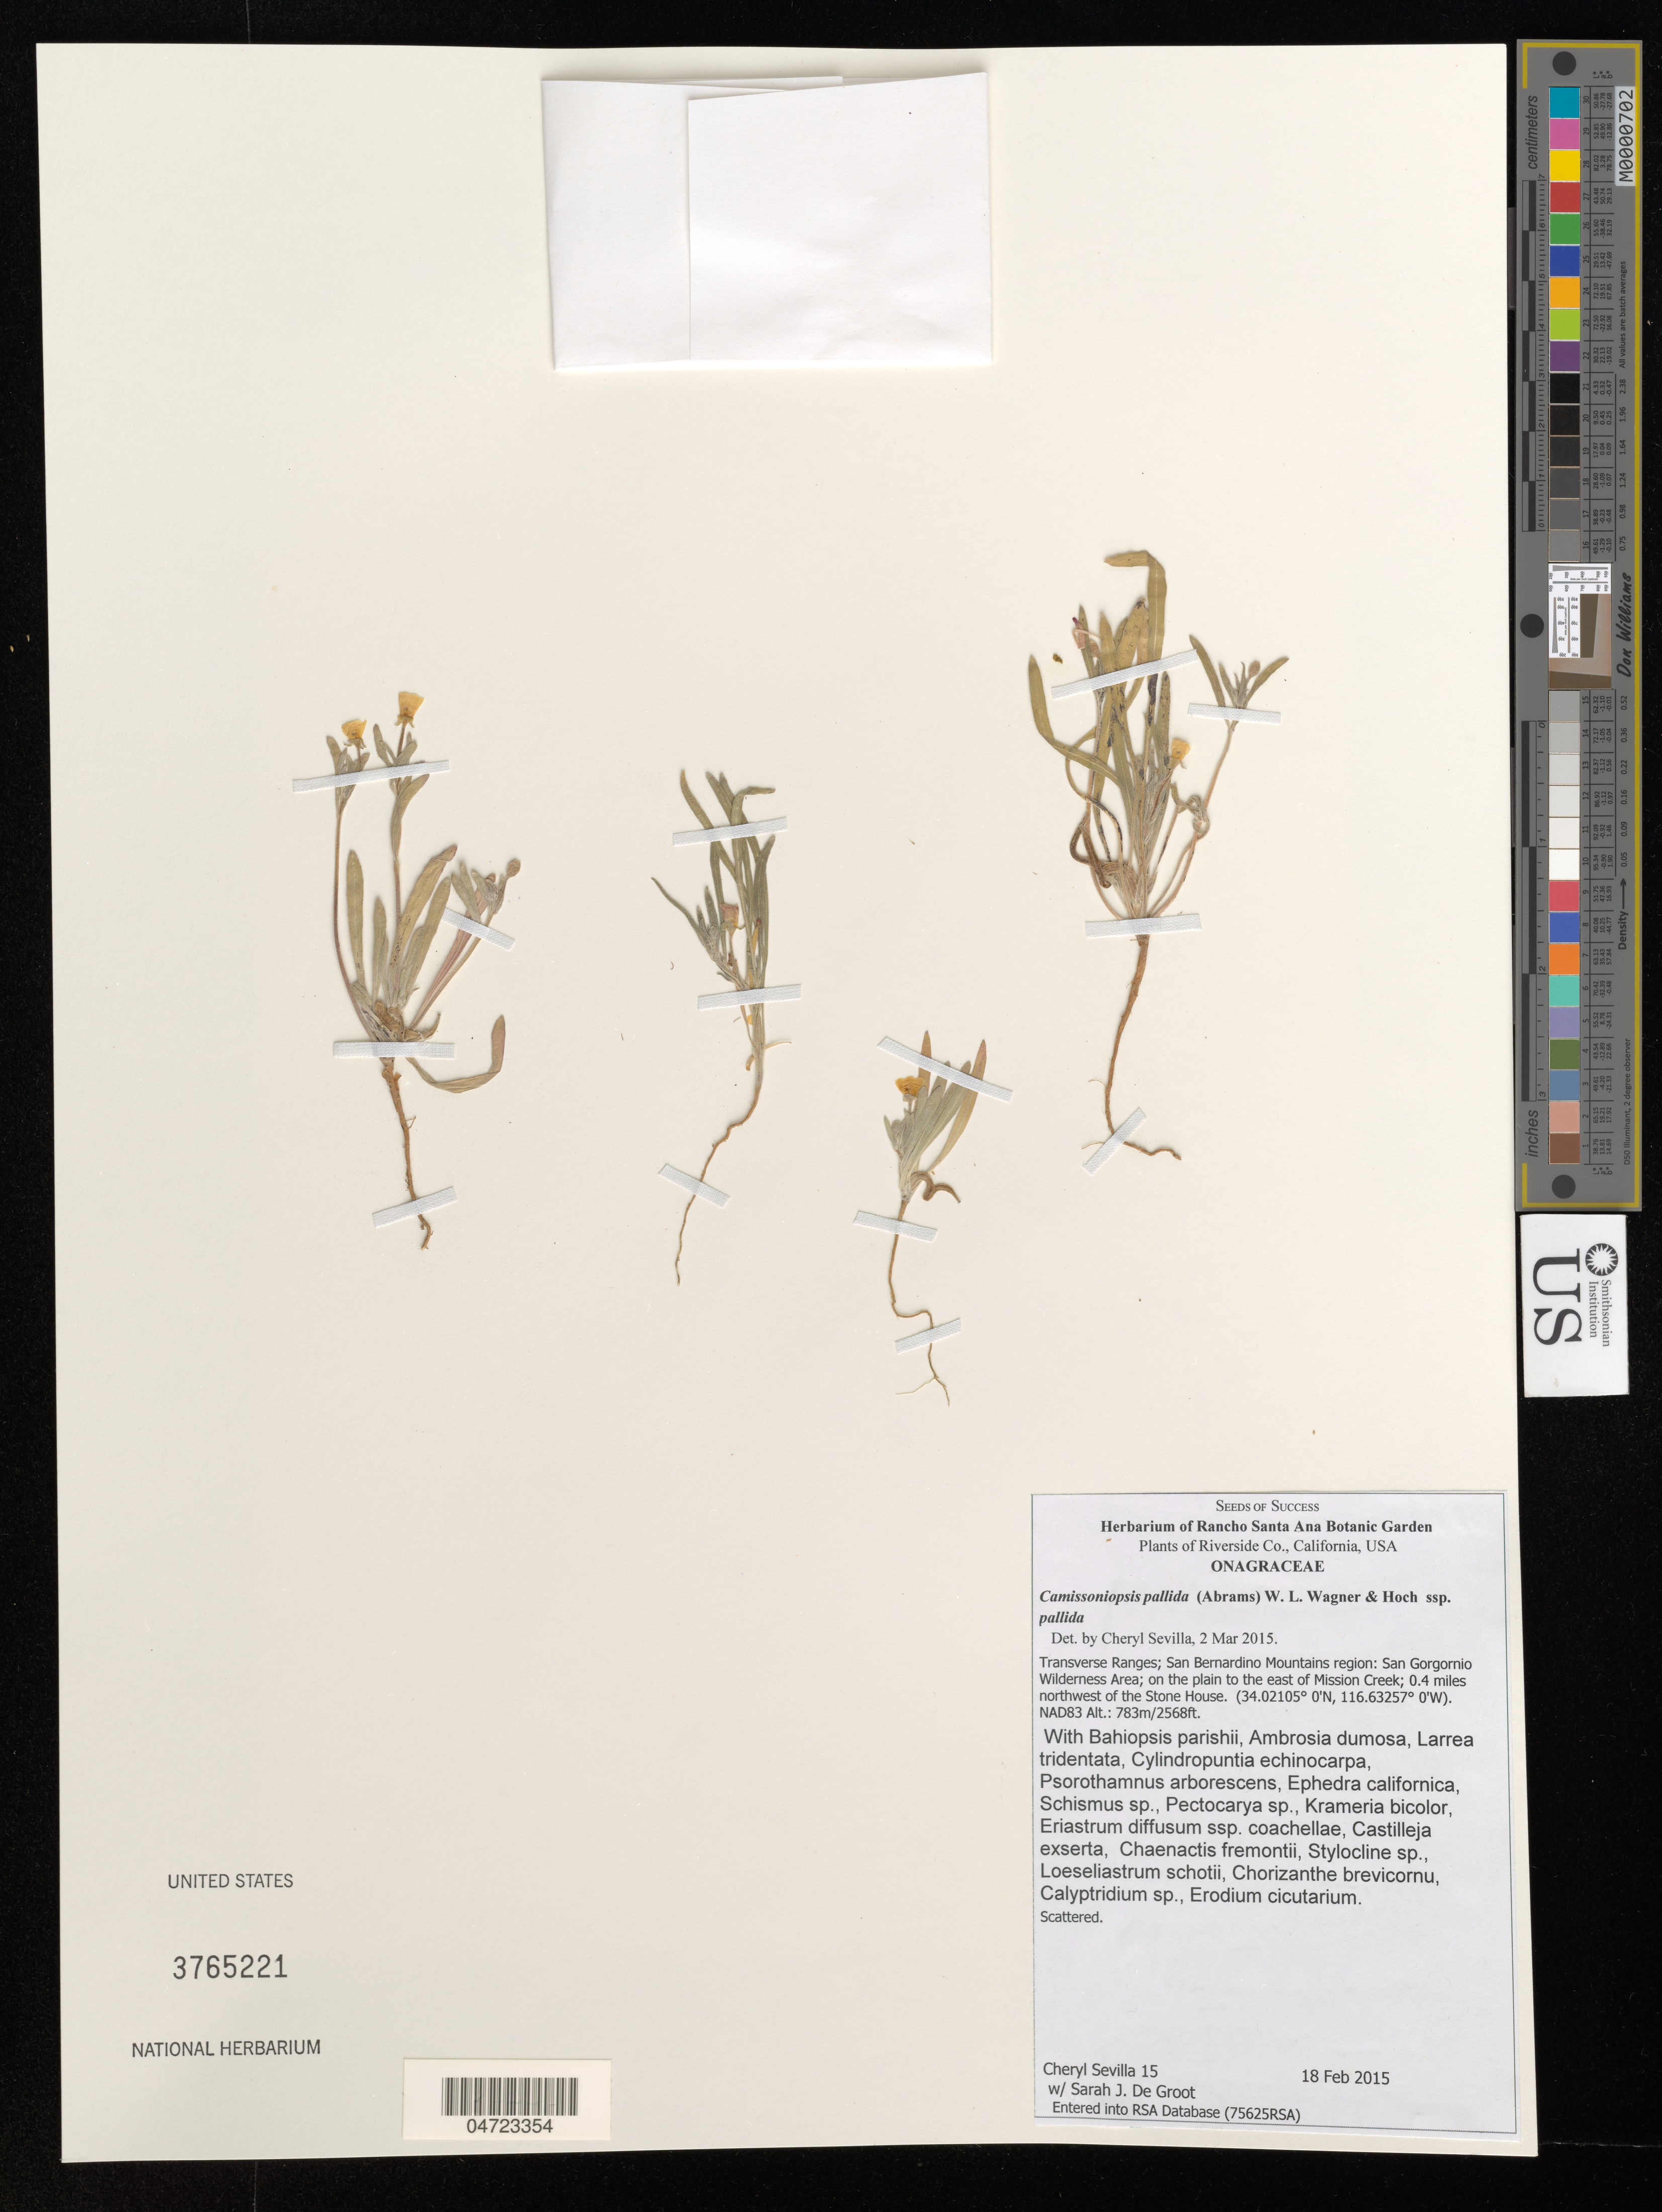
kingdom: Plantae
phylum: Tracheophyta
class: Magnoliopsida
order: Myrtales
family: Onagraceae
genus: Camissoniopsis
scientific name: Camissoniopsis pallida subsp. pallida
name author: (Abrams) W.L. Wagner & Hoch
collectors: C. Sevilla & S. De Groot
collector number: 15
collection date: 2015-02-18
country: United States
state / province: California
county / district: Riverside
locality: Riverside Co. Transverse Ranges; San Bernardino Mountains region: San Gorgornio Wilderness Area; on the plain to the east of Mission Creek; 0.4 miles northwest of the Stone House.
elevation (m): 783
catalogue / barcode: US 3765221